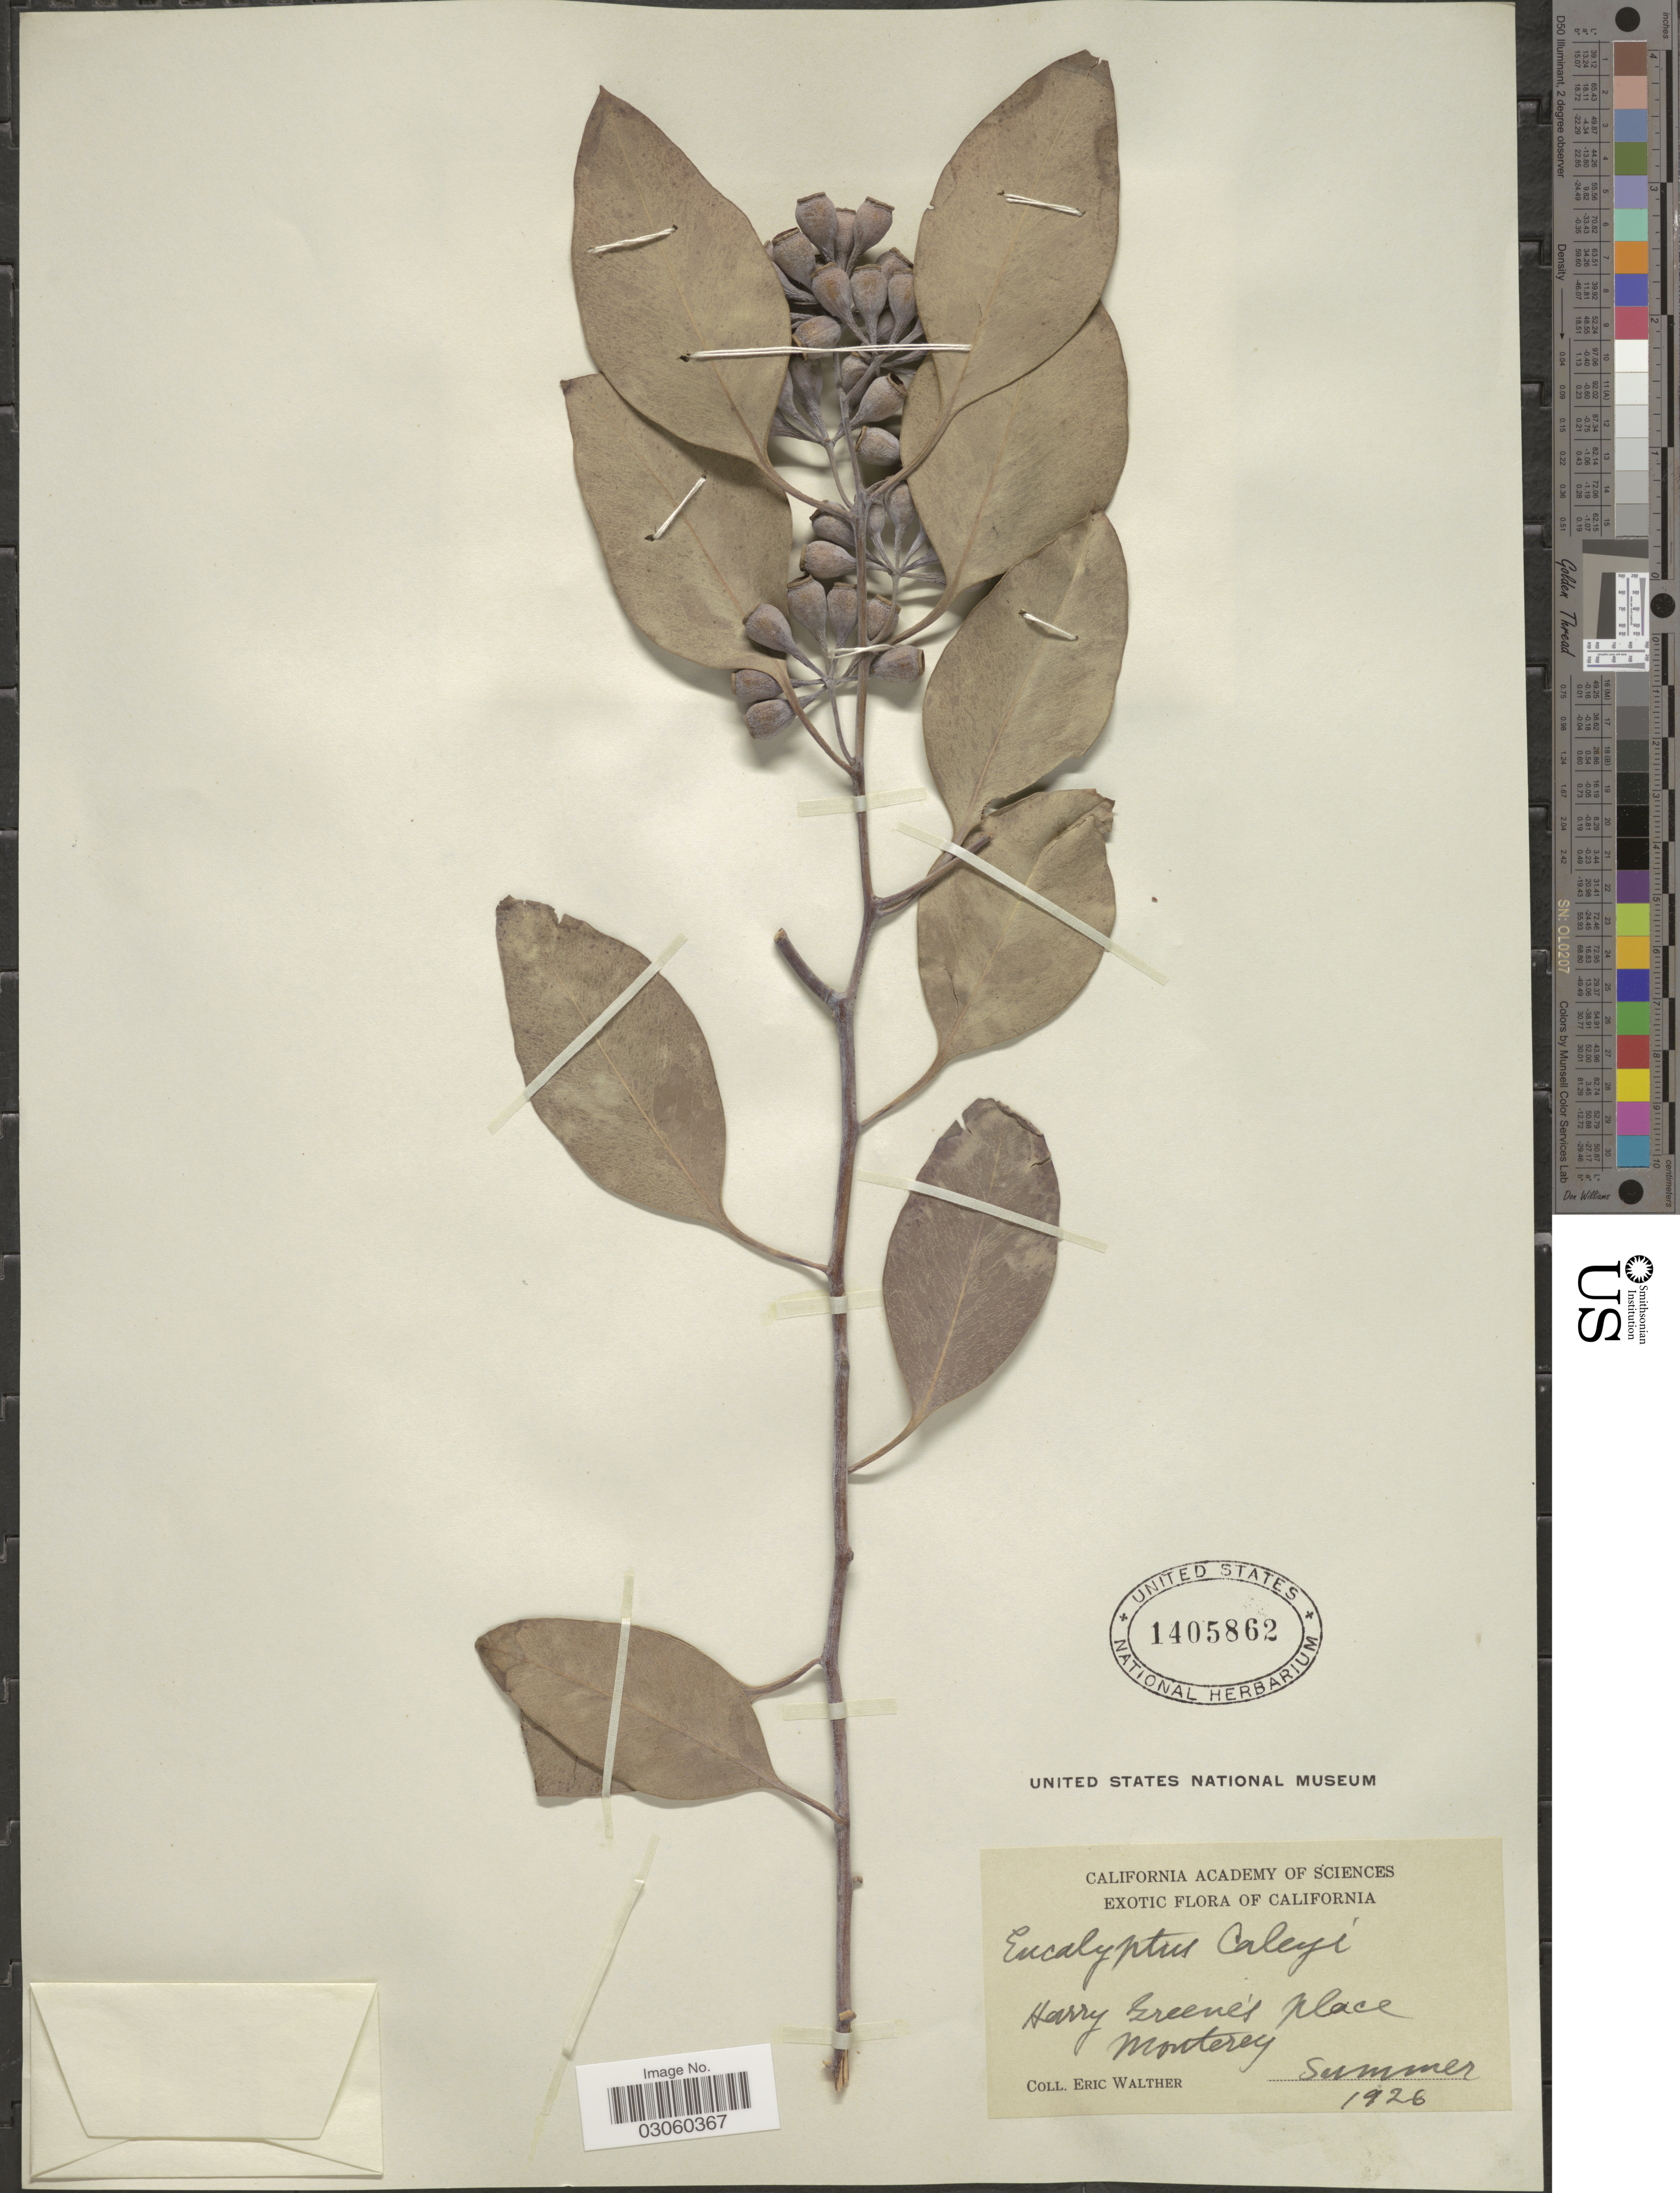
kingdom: Plantae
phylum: Tracheophyta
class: Magnoliopsida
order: Myrtales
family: Myrtaceae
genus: Eucalyptus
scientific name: Eucalyptus caleyi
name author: Maiden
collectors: E. Walther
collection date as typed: Summer 1926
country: United States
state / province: California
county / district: Monterey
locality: Harry Greene's place. Monterey.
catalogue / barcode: US 1405862